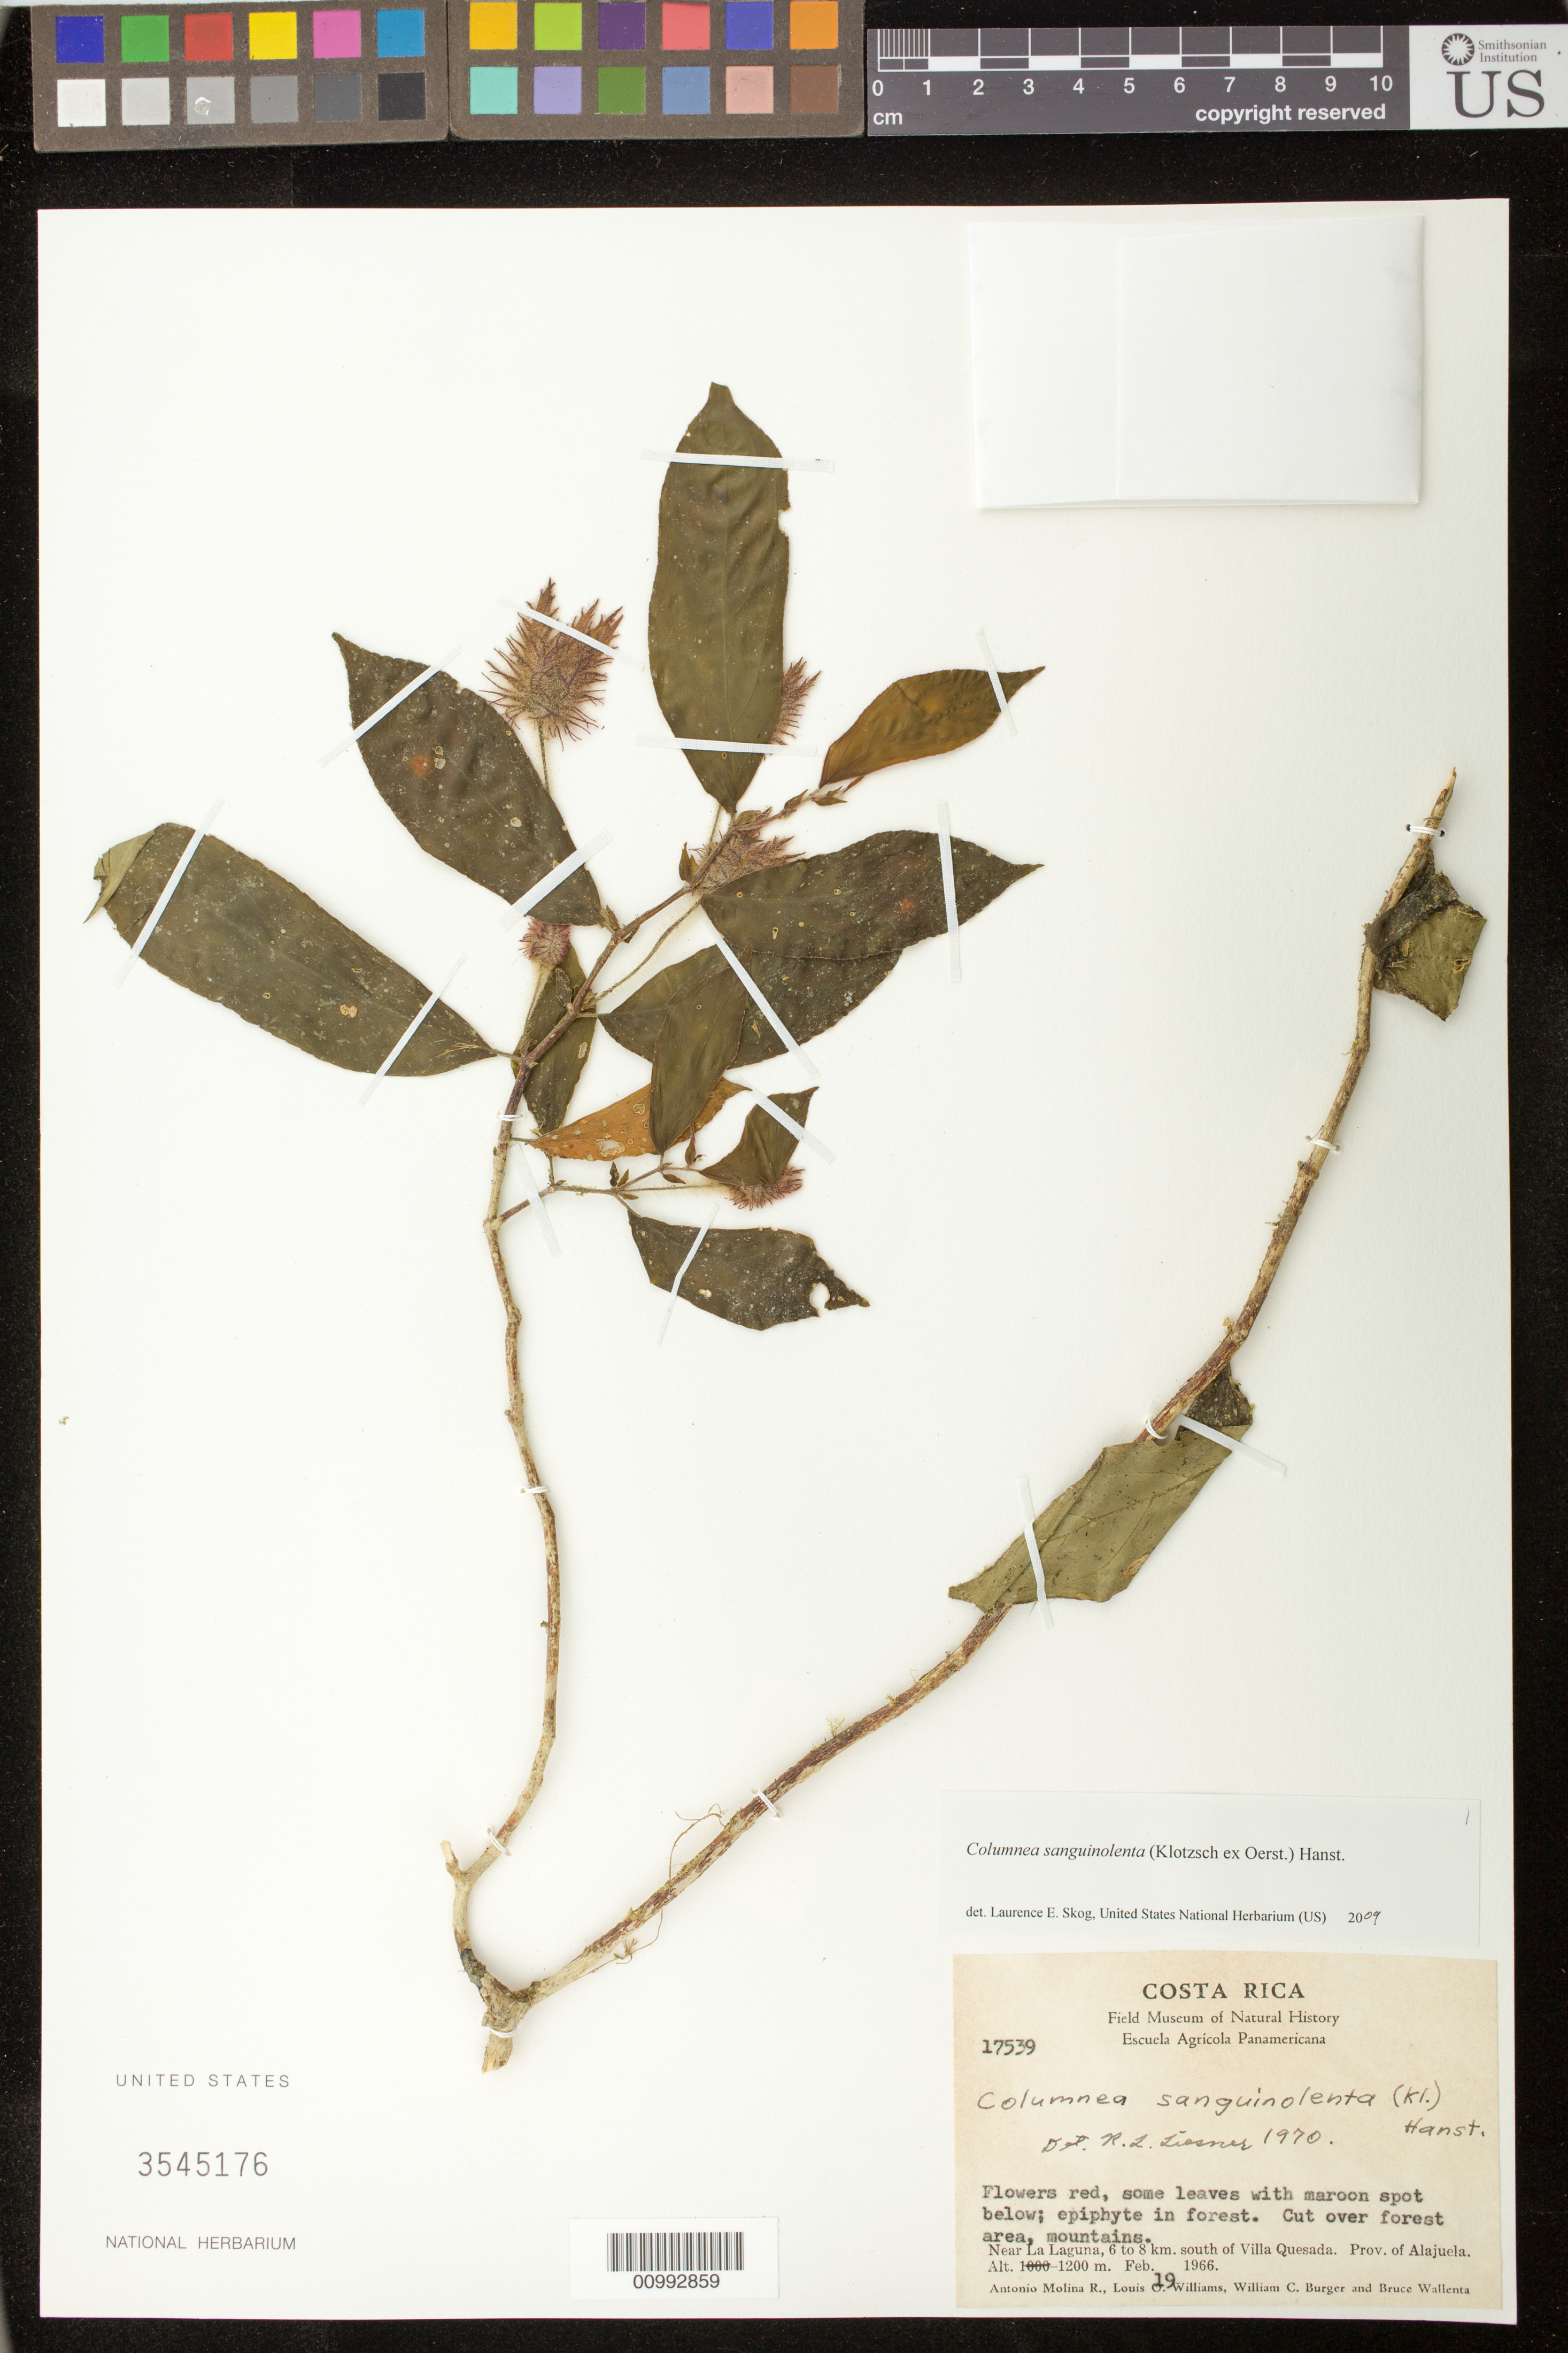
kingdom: Plantae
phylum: Tracheophyta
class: Magnoliopsida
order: Lamiales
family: Gesneriaceae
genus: Columnea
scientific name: Columnea sanguinolenta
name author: (Klotzsch ex Oerst.) Hanst.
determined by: Barrie, F. R.; Skog, Laurence E.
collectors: A. Molina R., L. O. Williams, W. Burger & B. Wallenta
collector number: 17539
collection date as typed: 19 Feb 1966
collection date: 1966-02-19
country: Costa Rica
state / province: Alajuela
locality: Near La Laguna, 6-8 km S of Villa Quesada, Prov. of Alajuela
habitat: Cut over forest area, mountains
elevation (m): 1200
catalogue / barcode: US 3545176